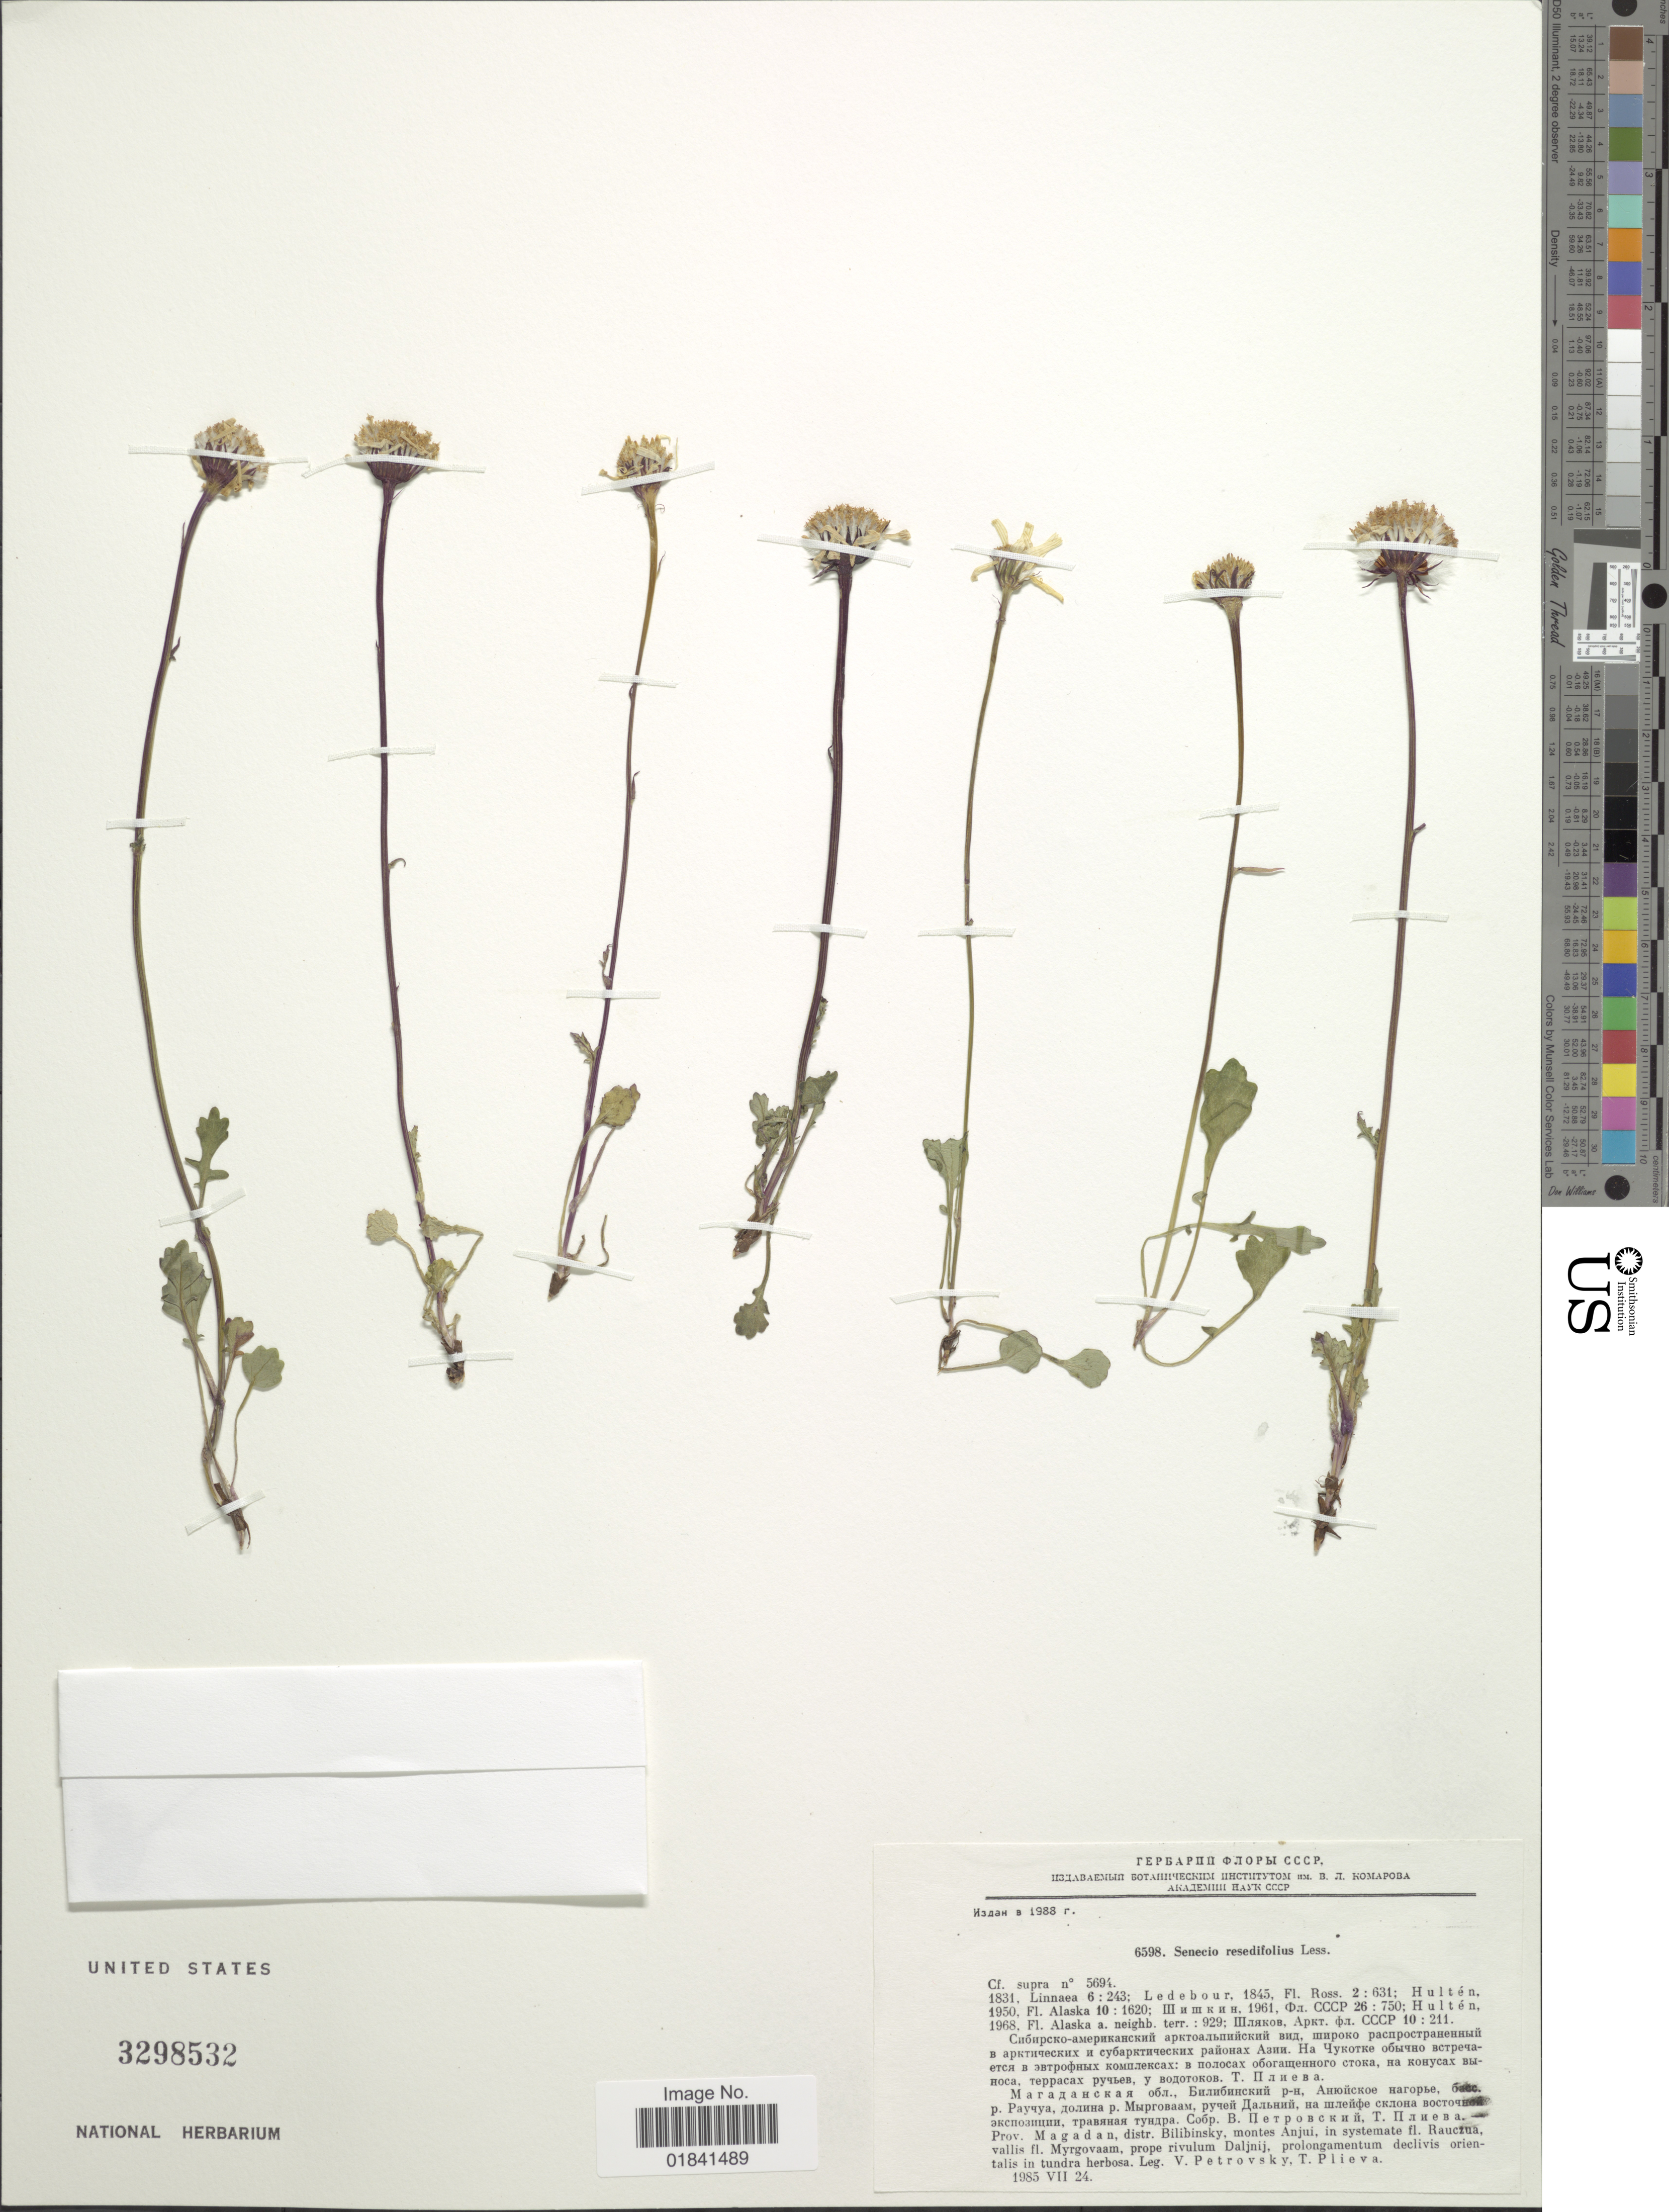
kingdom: Plantae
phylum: Tracheophyta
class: Magnoliopsida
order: Asterales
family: Asteraceae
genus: Senecio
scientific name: Senecio resedifolius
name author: Less.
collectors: V. Petrovsky & T. Plieva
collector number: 6598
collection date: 1985-07-24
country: Russian Federation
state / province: Magadan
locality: Distr. Bilibinsky, montes Anjui, in systemate fl. Rauczua, vallis fl. Myrgovaam, prope rivulum Daljnij, prolongamentum declivis orientalis in tundra herbosa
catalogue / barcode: US 3298532